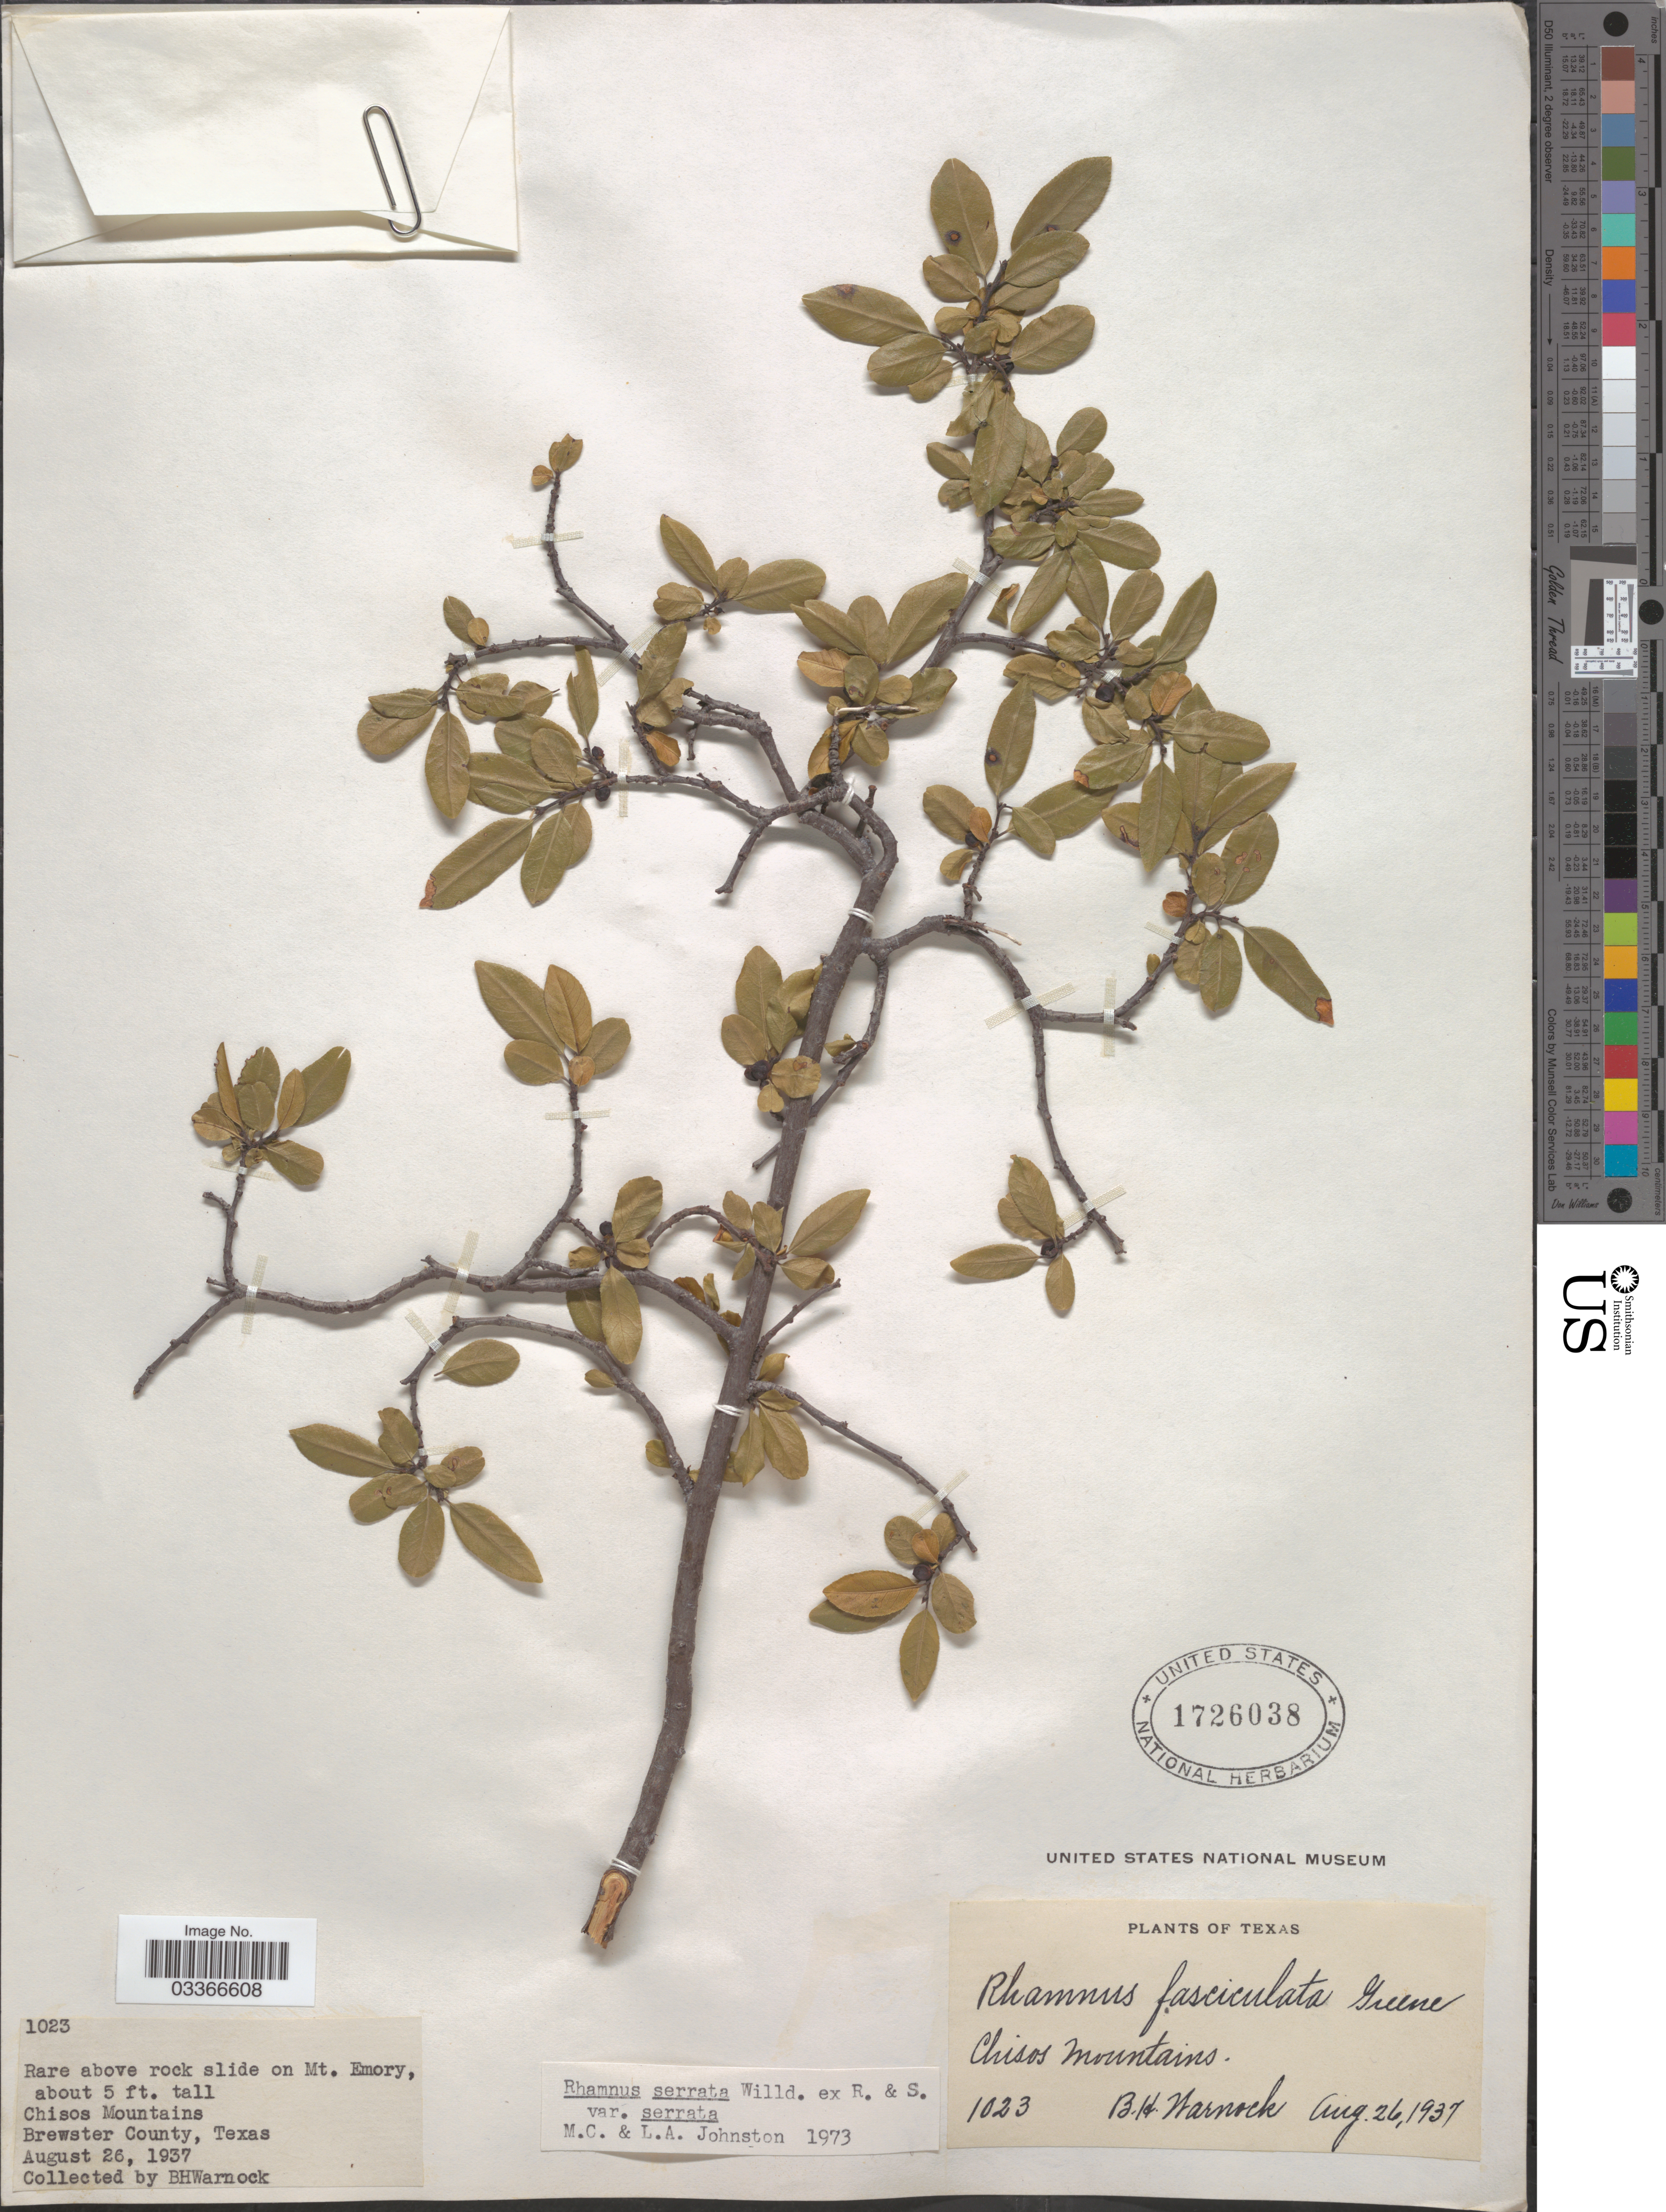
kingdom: Plantae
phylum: Tracheophyta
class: Magnoliopsida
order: Rosales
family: Rhamnaceae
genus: Rhamnus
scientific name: Rhamnus serrata var. serrata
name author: Humb. & Bonpl. ex Willd.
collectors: B. H. Warnock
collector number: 1023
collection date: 1937-08-26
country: United States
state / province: Texas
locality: Above rock slide on Mt. Emory, Chisos Mountains, Brewster County.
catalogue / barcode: US 1726038